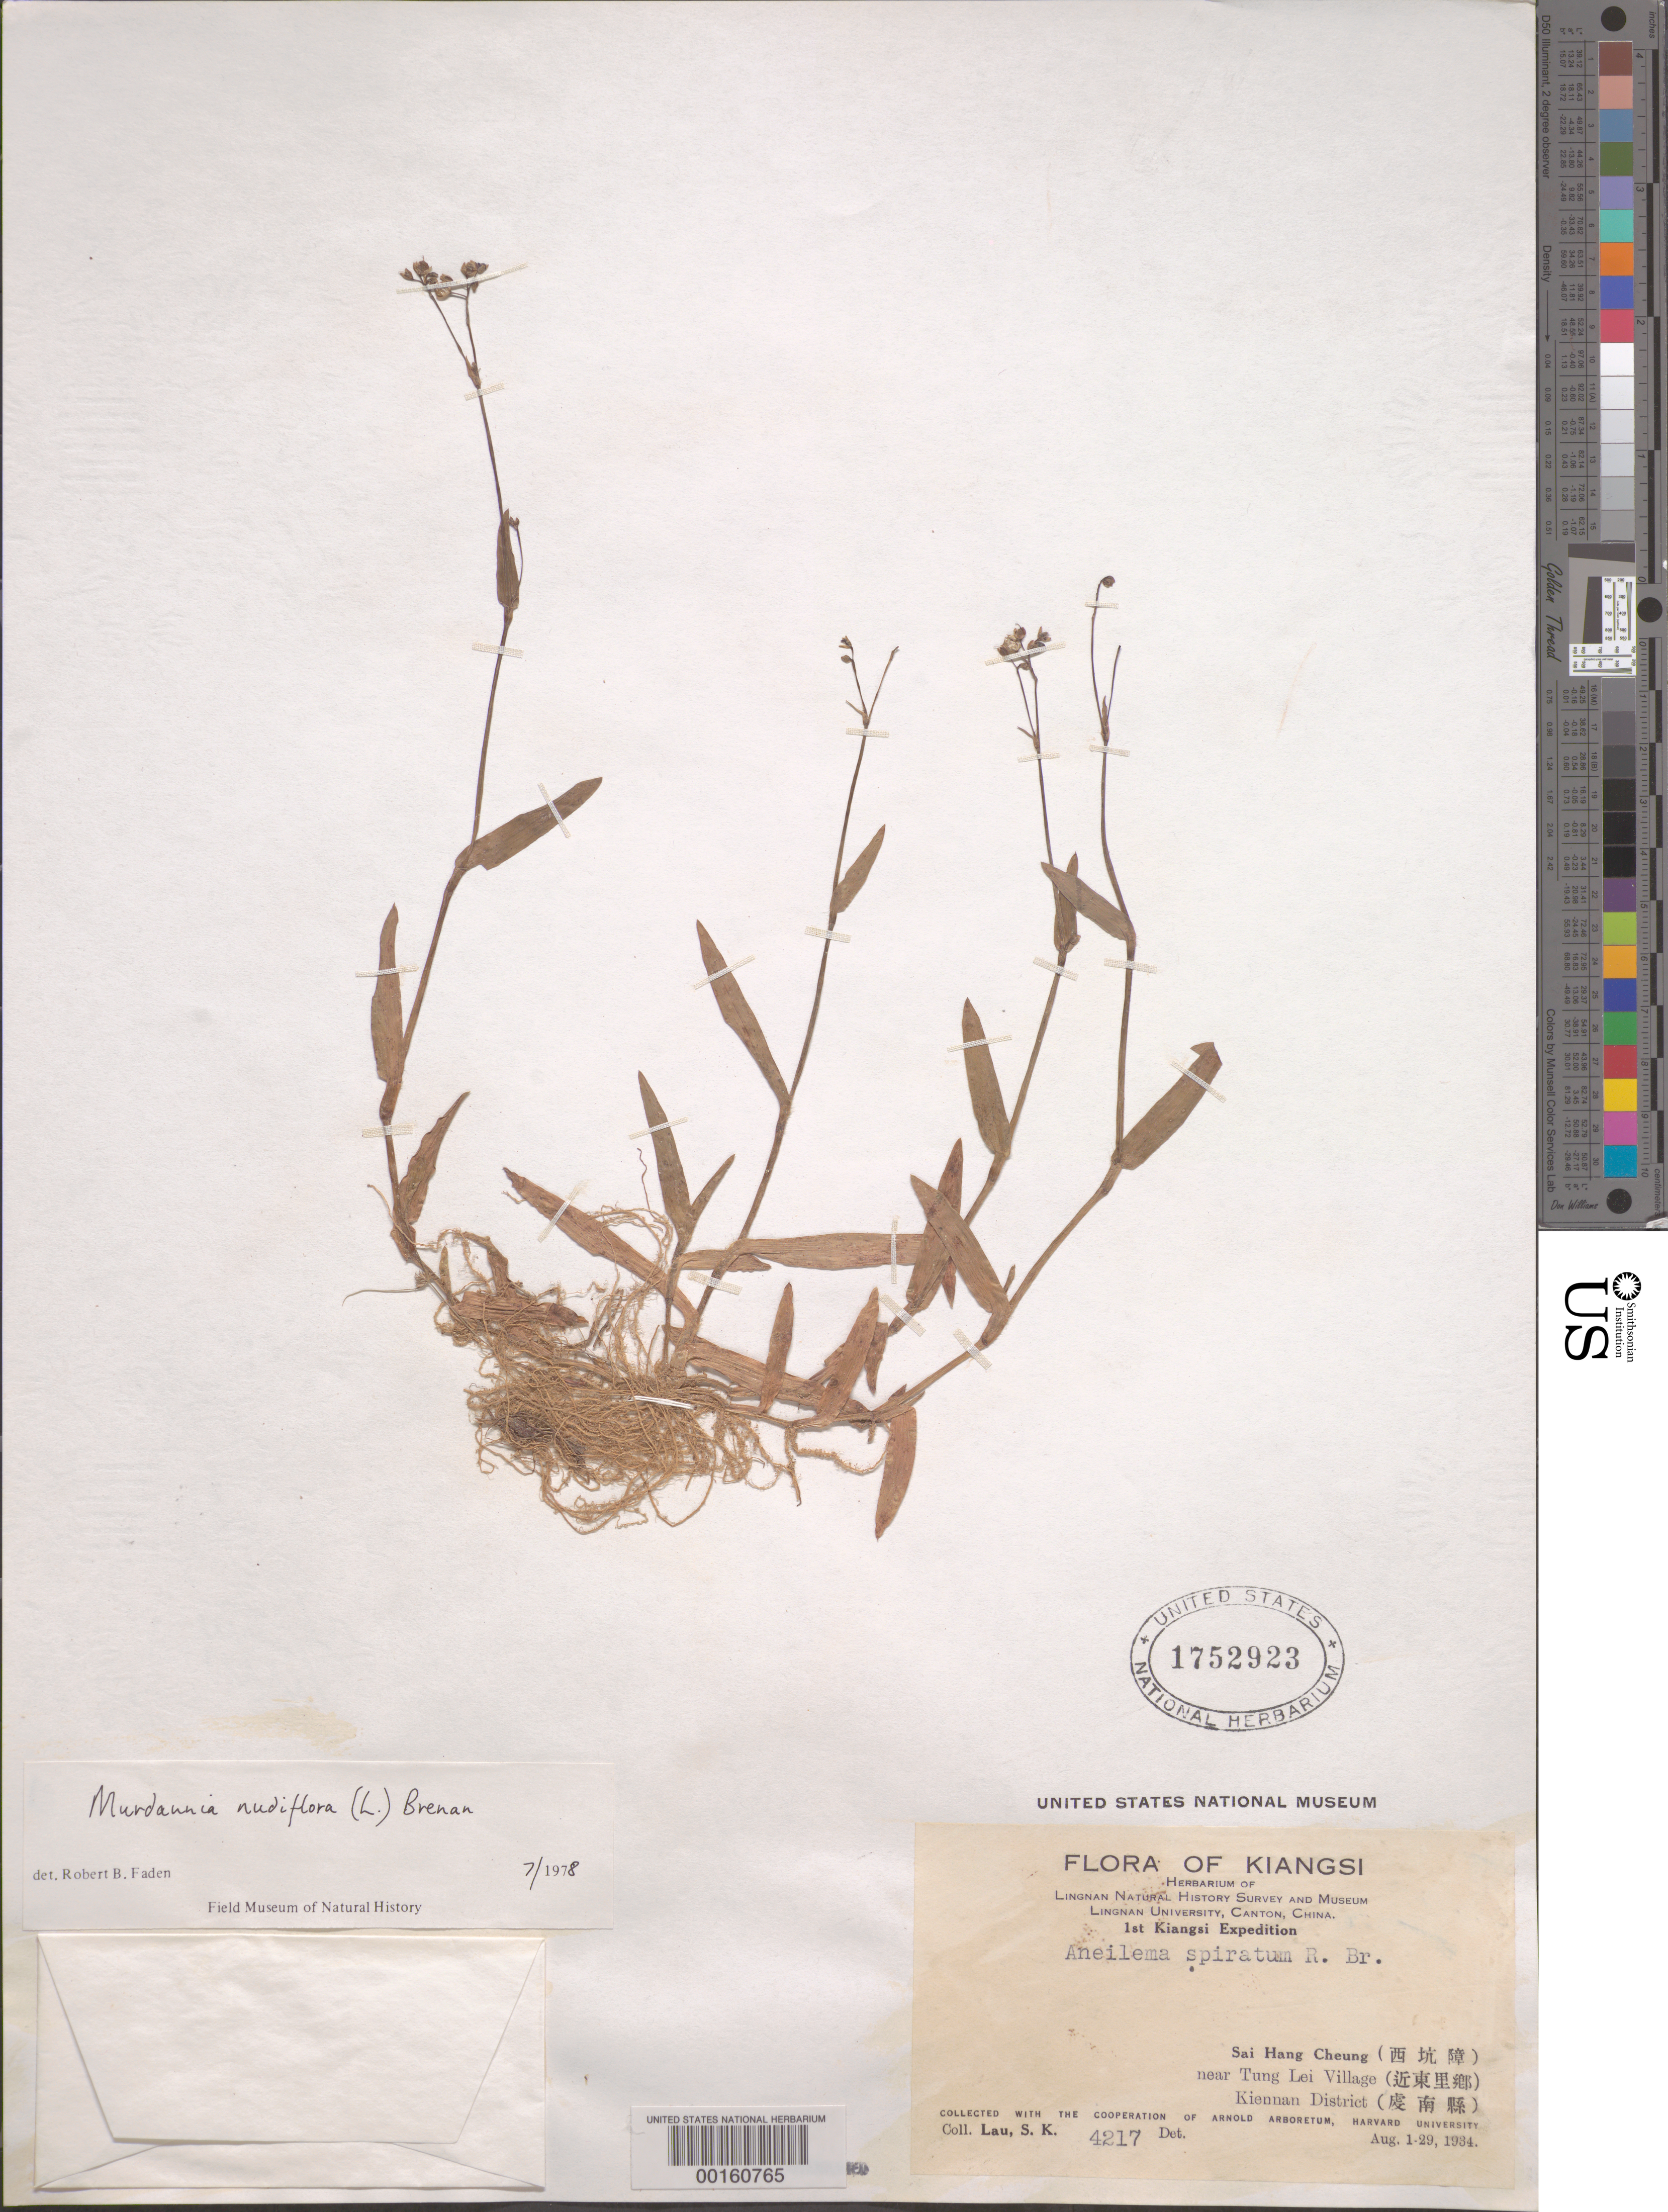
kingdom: Plantae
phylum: Tracheophyta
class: Liliopsida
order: Commelinales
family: Commelinaceae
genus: Murdannia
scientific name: Murdannia nudiflora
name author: (L.) Brenan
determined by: Faden, Robert B., (US), Smithsonian Institution - National Museum of Natural History (UNITED STATES)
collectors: S. K. Lau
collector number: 4217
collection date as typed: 01 Aug 1934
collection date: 1934-08-01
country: China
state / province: Jiangxi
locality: Kiennan District, Sai Hang Cheung, near Tung Lei Village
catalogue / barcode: US 1752923